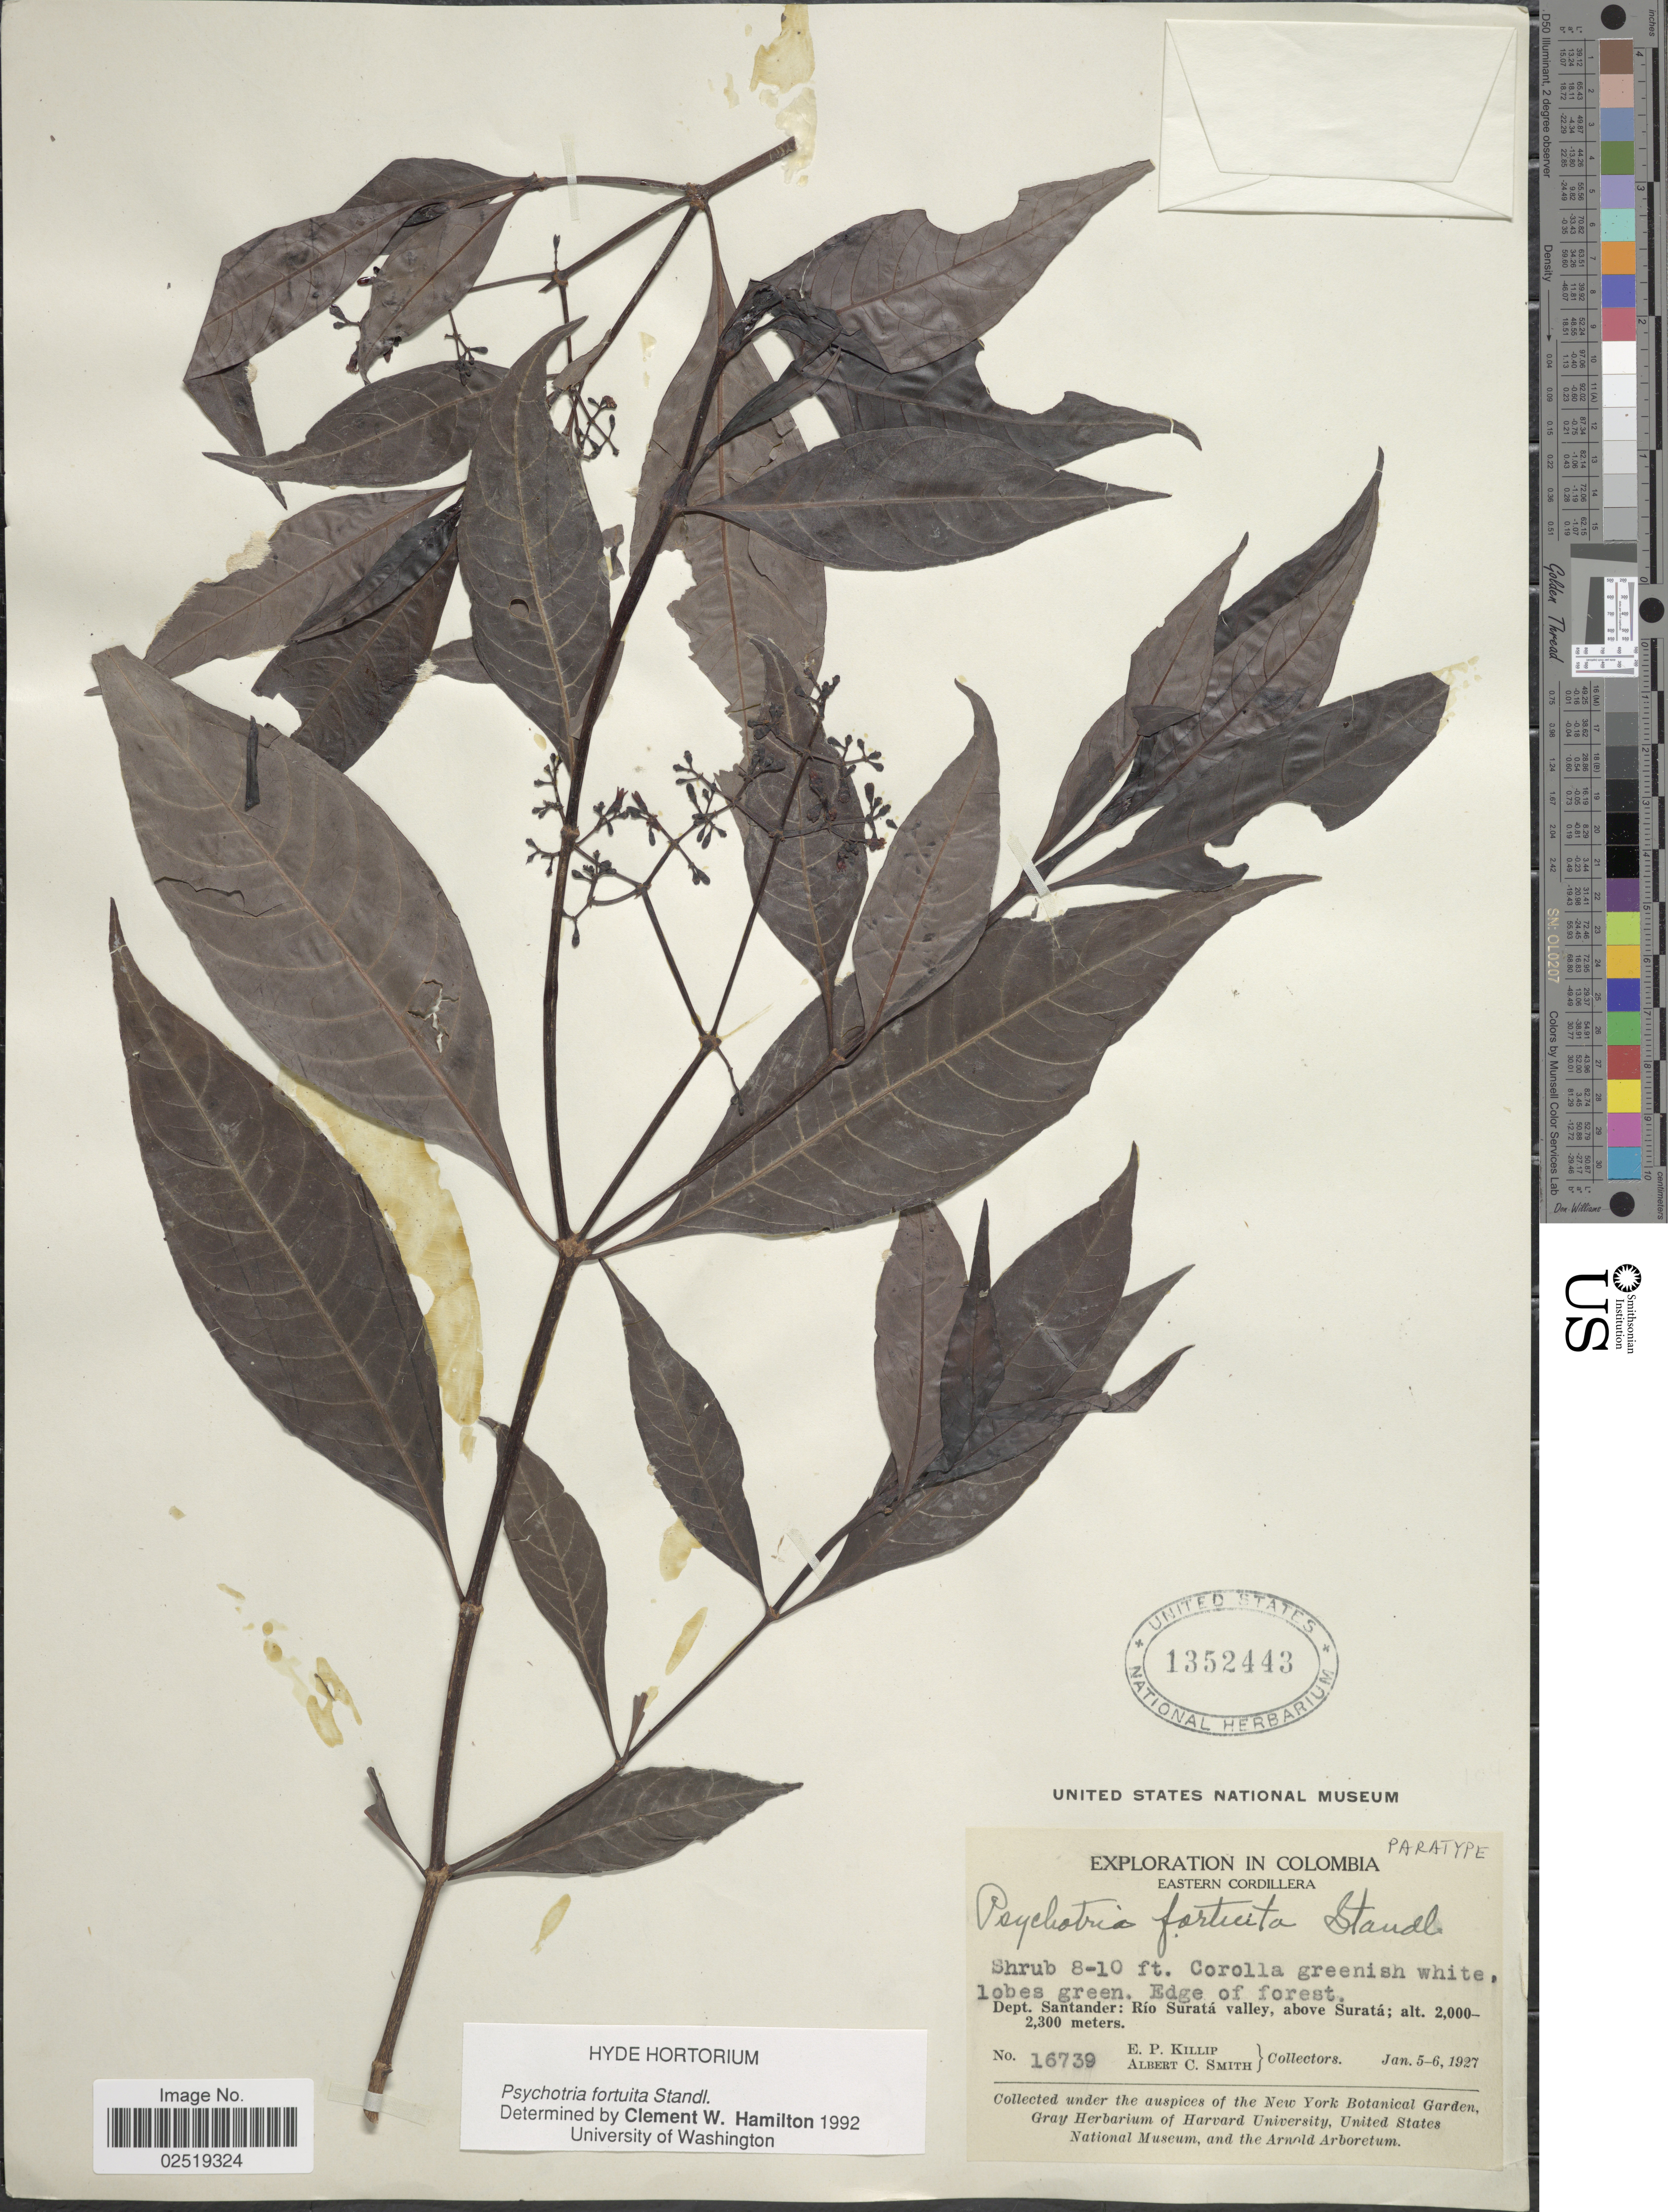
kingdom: Plantae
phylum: Tracheophyta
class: Magnoliopsida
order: Gentianales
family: Rubiaceae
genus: Psychotria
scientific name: Psychotria fortuita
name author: Standl.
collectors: E. P. Killip & A. C. Smith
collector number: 16739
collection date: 1927-01-05/1927-01-06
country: Colombia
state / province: Santander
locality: Eastern Cordillera. Dept. Santander: Rio Surata valley, above Surata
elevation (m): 2000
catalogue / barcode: US 1352443